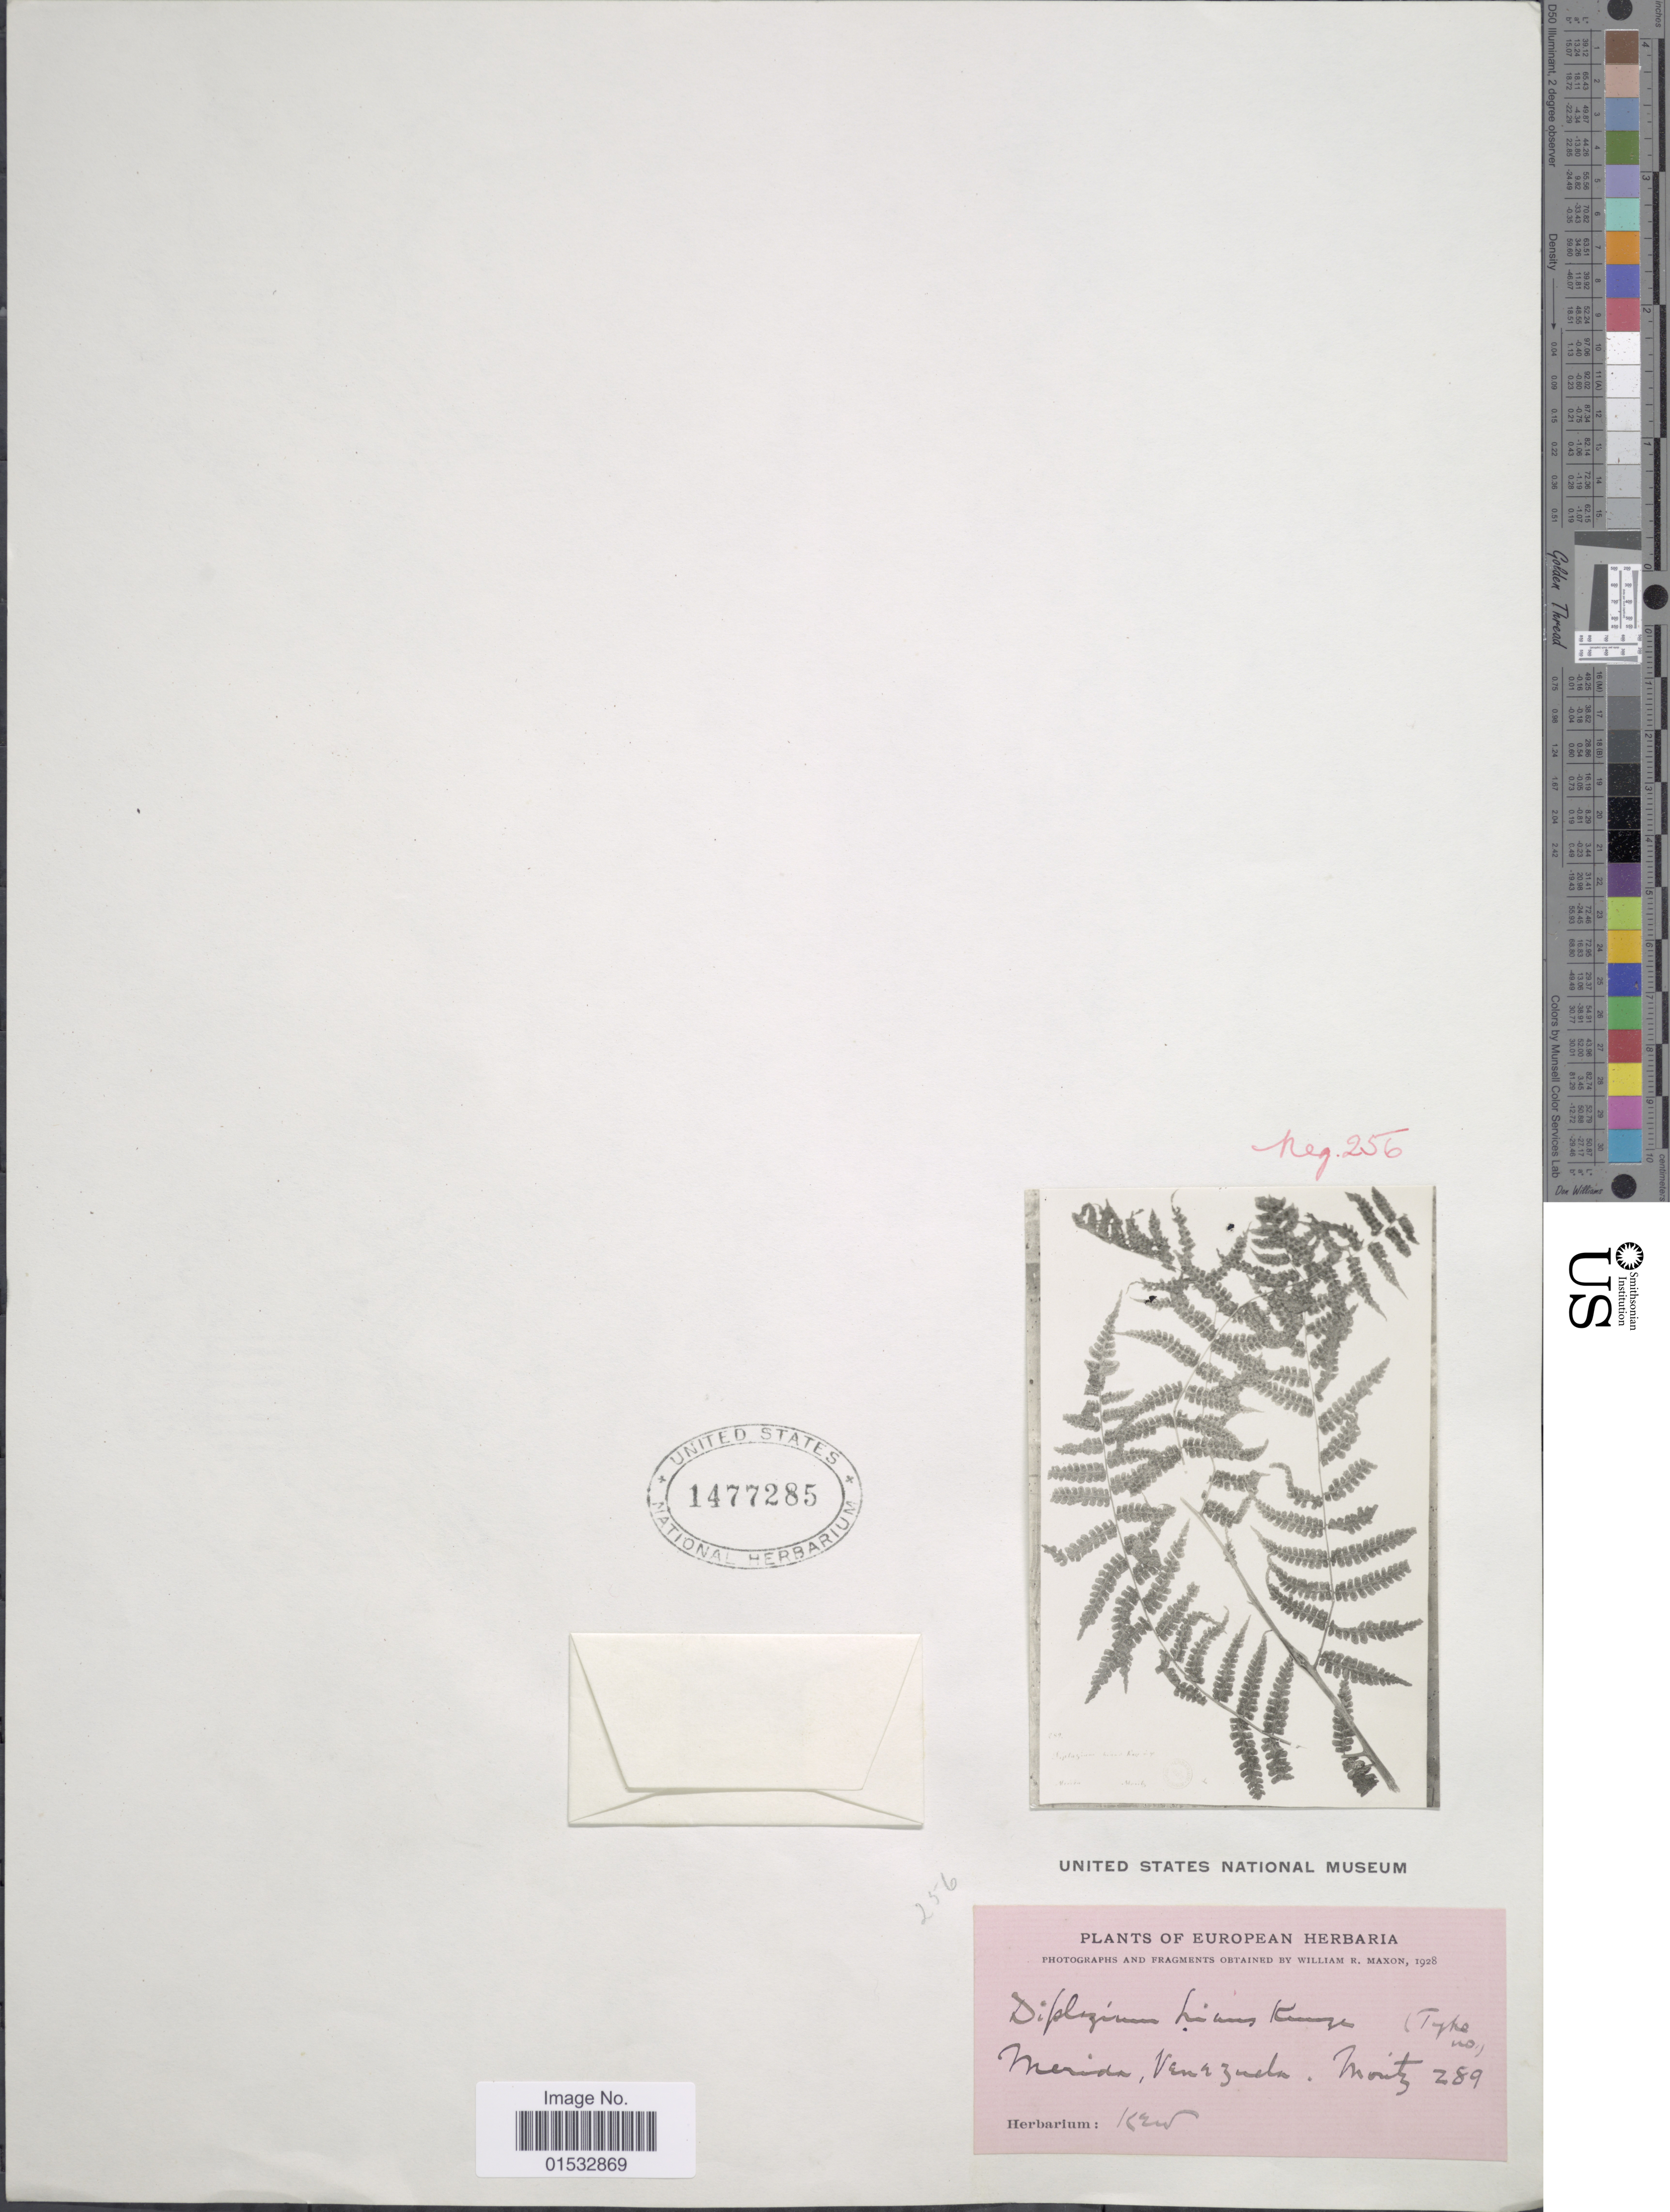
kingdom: Plantae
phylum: Tracheophyta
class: Polypodiopsida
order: Polypodiales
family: Athyriaceae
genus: Diplazium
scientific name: Diplazium hians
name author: Kunze ex Klotzsch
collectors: Moritz, --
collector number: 289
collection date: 1928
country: Venezuela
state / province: Mérida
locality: Merida.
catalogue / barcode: US 1477285